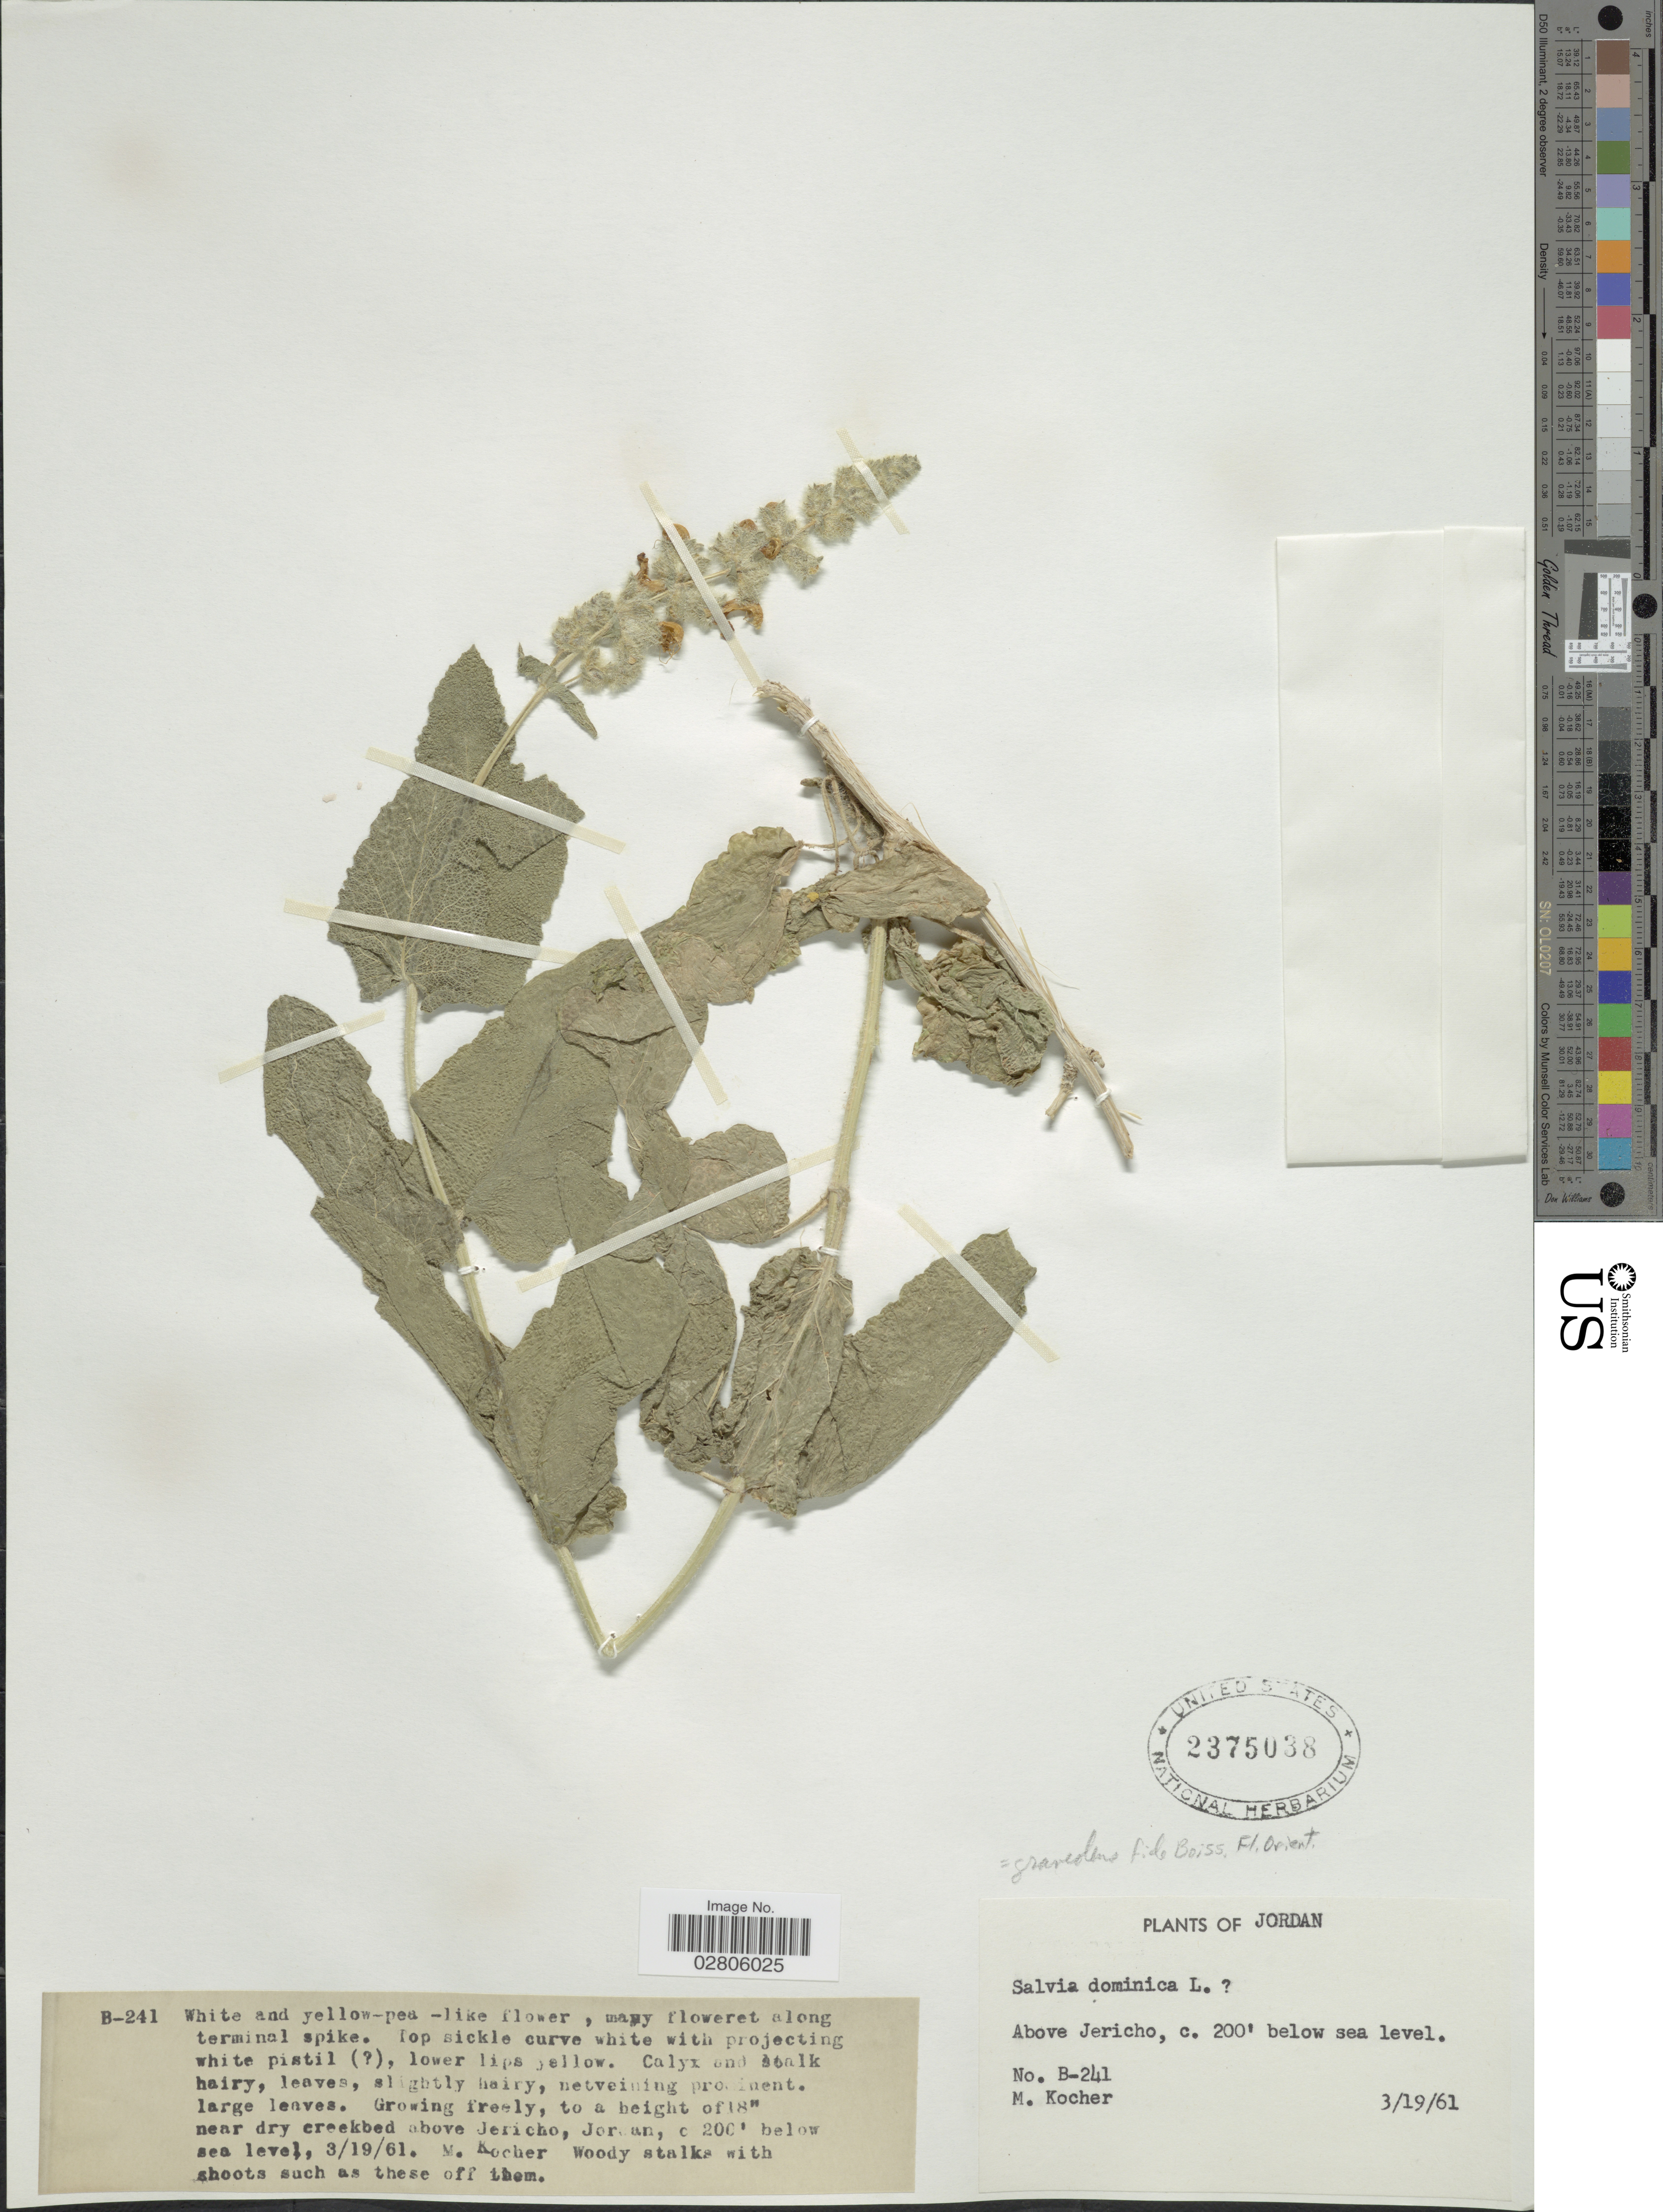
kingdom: Plantae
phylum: Tracheophyta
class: Magnoliopsida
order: Lamiales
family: Lamiaceae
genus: Salvia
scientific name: Salvia dominica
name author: L.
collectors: M. Kocher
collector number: B-241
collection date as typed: Transcribed d/m/y: 19/3/61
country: Jordan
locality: Above Jericho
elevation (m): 61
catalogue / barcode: US 2375038